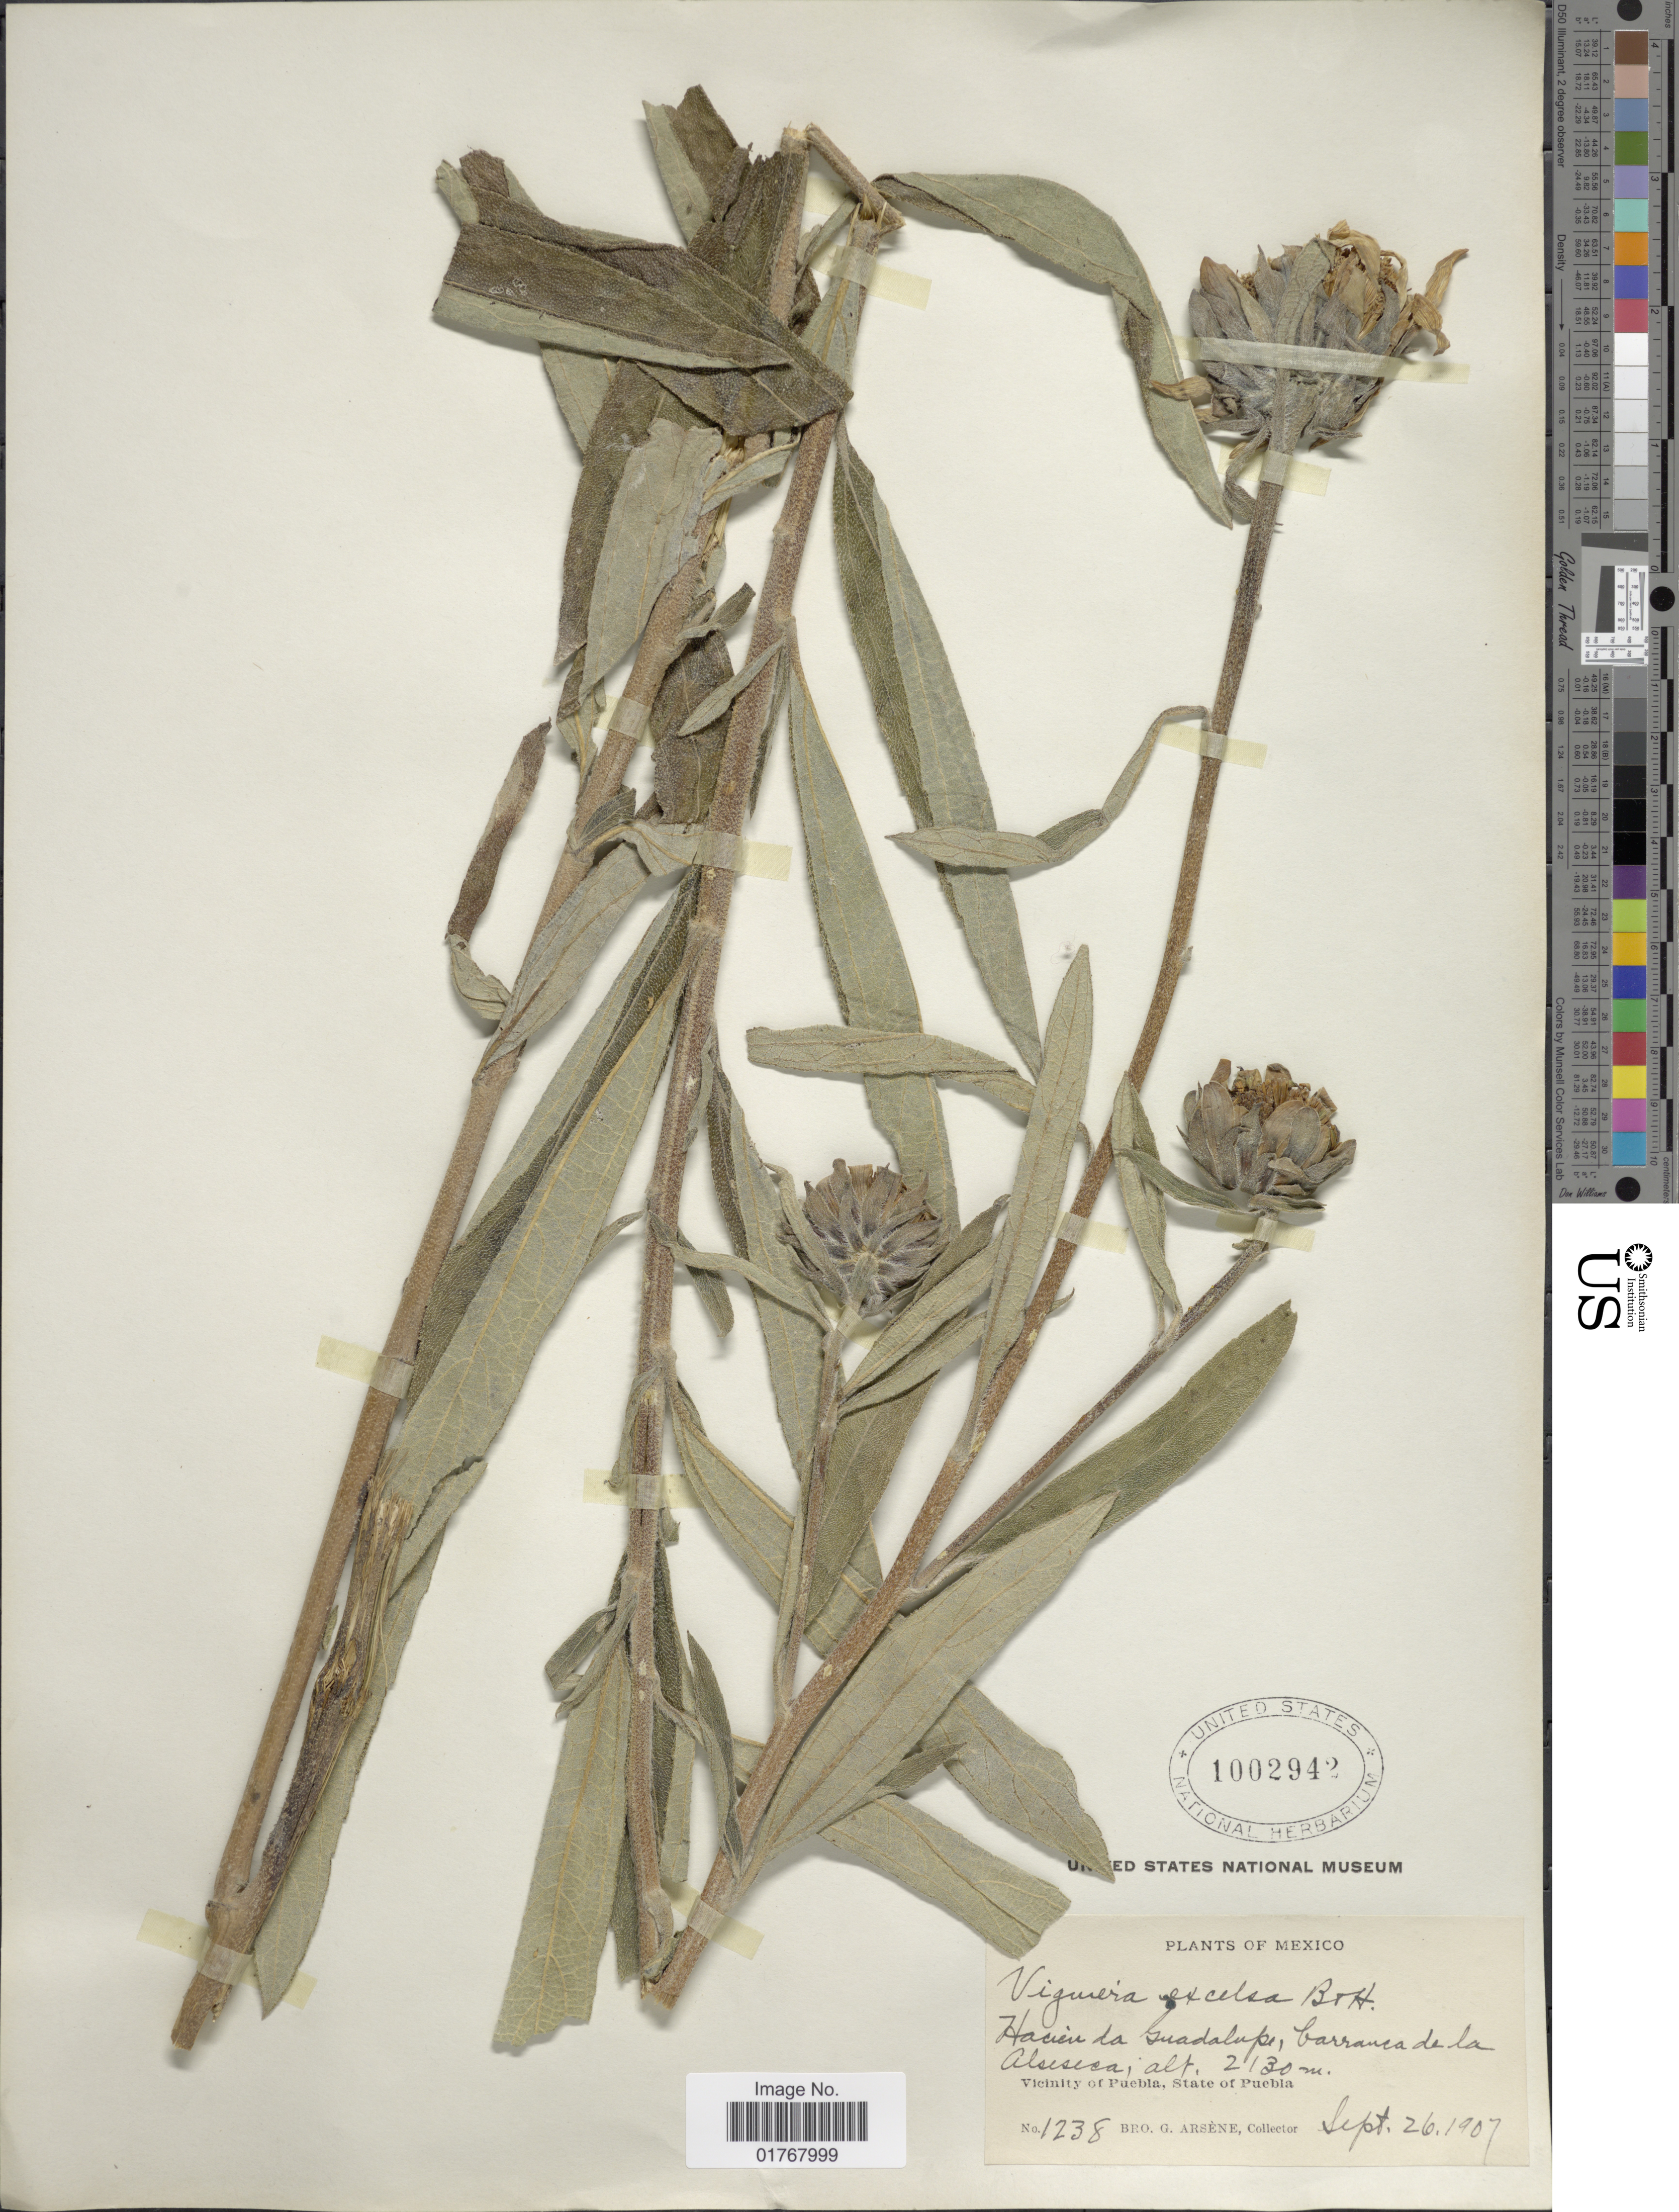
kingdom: Plantae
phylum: Tracheophyta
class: Magnoliopsida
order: Asterales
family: Asteraceae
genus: Viguiera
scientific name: Viguiera excelsa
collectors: Bro. G. Arsène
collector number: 1238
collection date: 1907-09-26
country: Mexico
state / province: Puebla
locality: Hacienda Guadalupe, barranca de la Alseseca, Vicinity of Puebla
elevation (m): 2130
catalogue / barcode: US 1002942